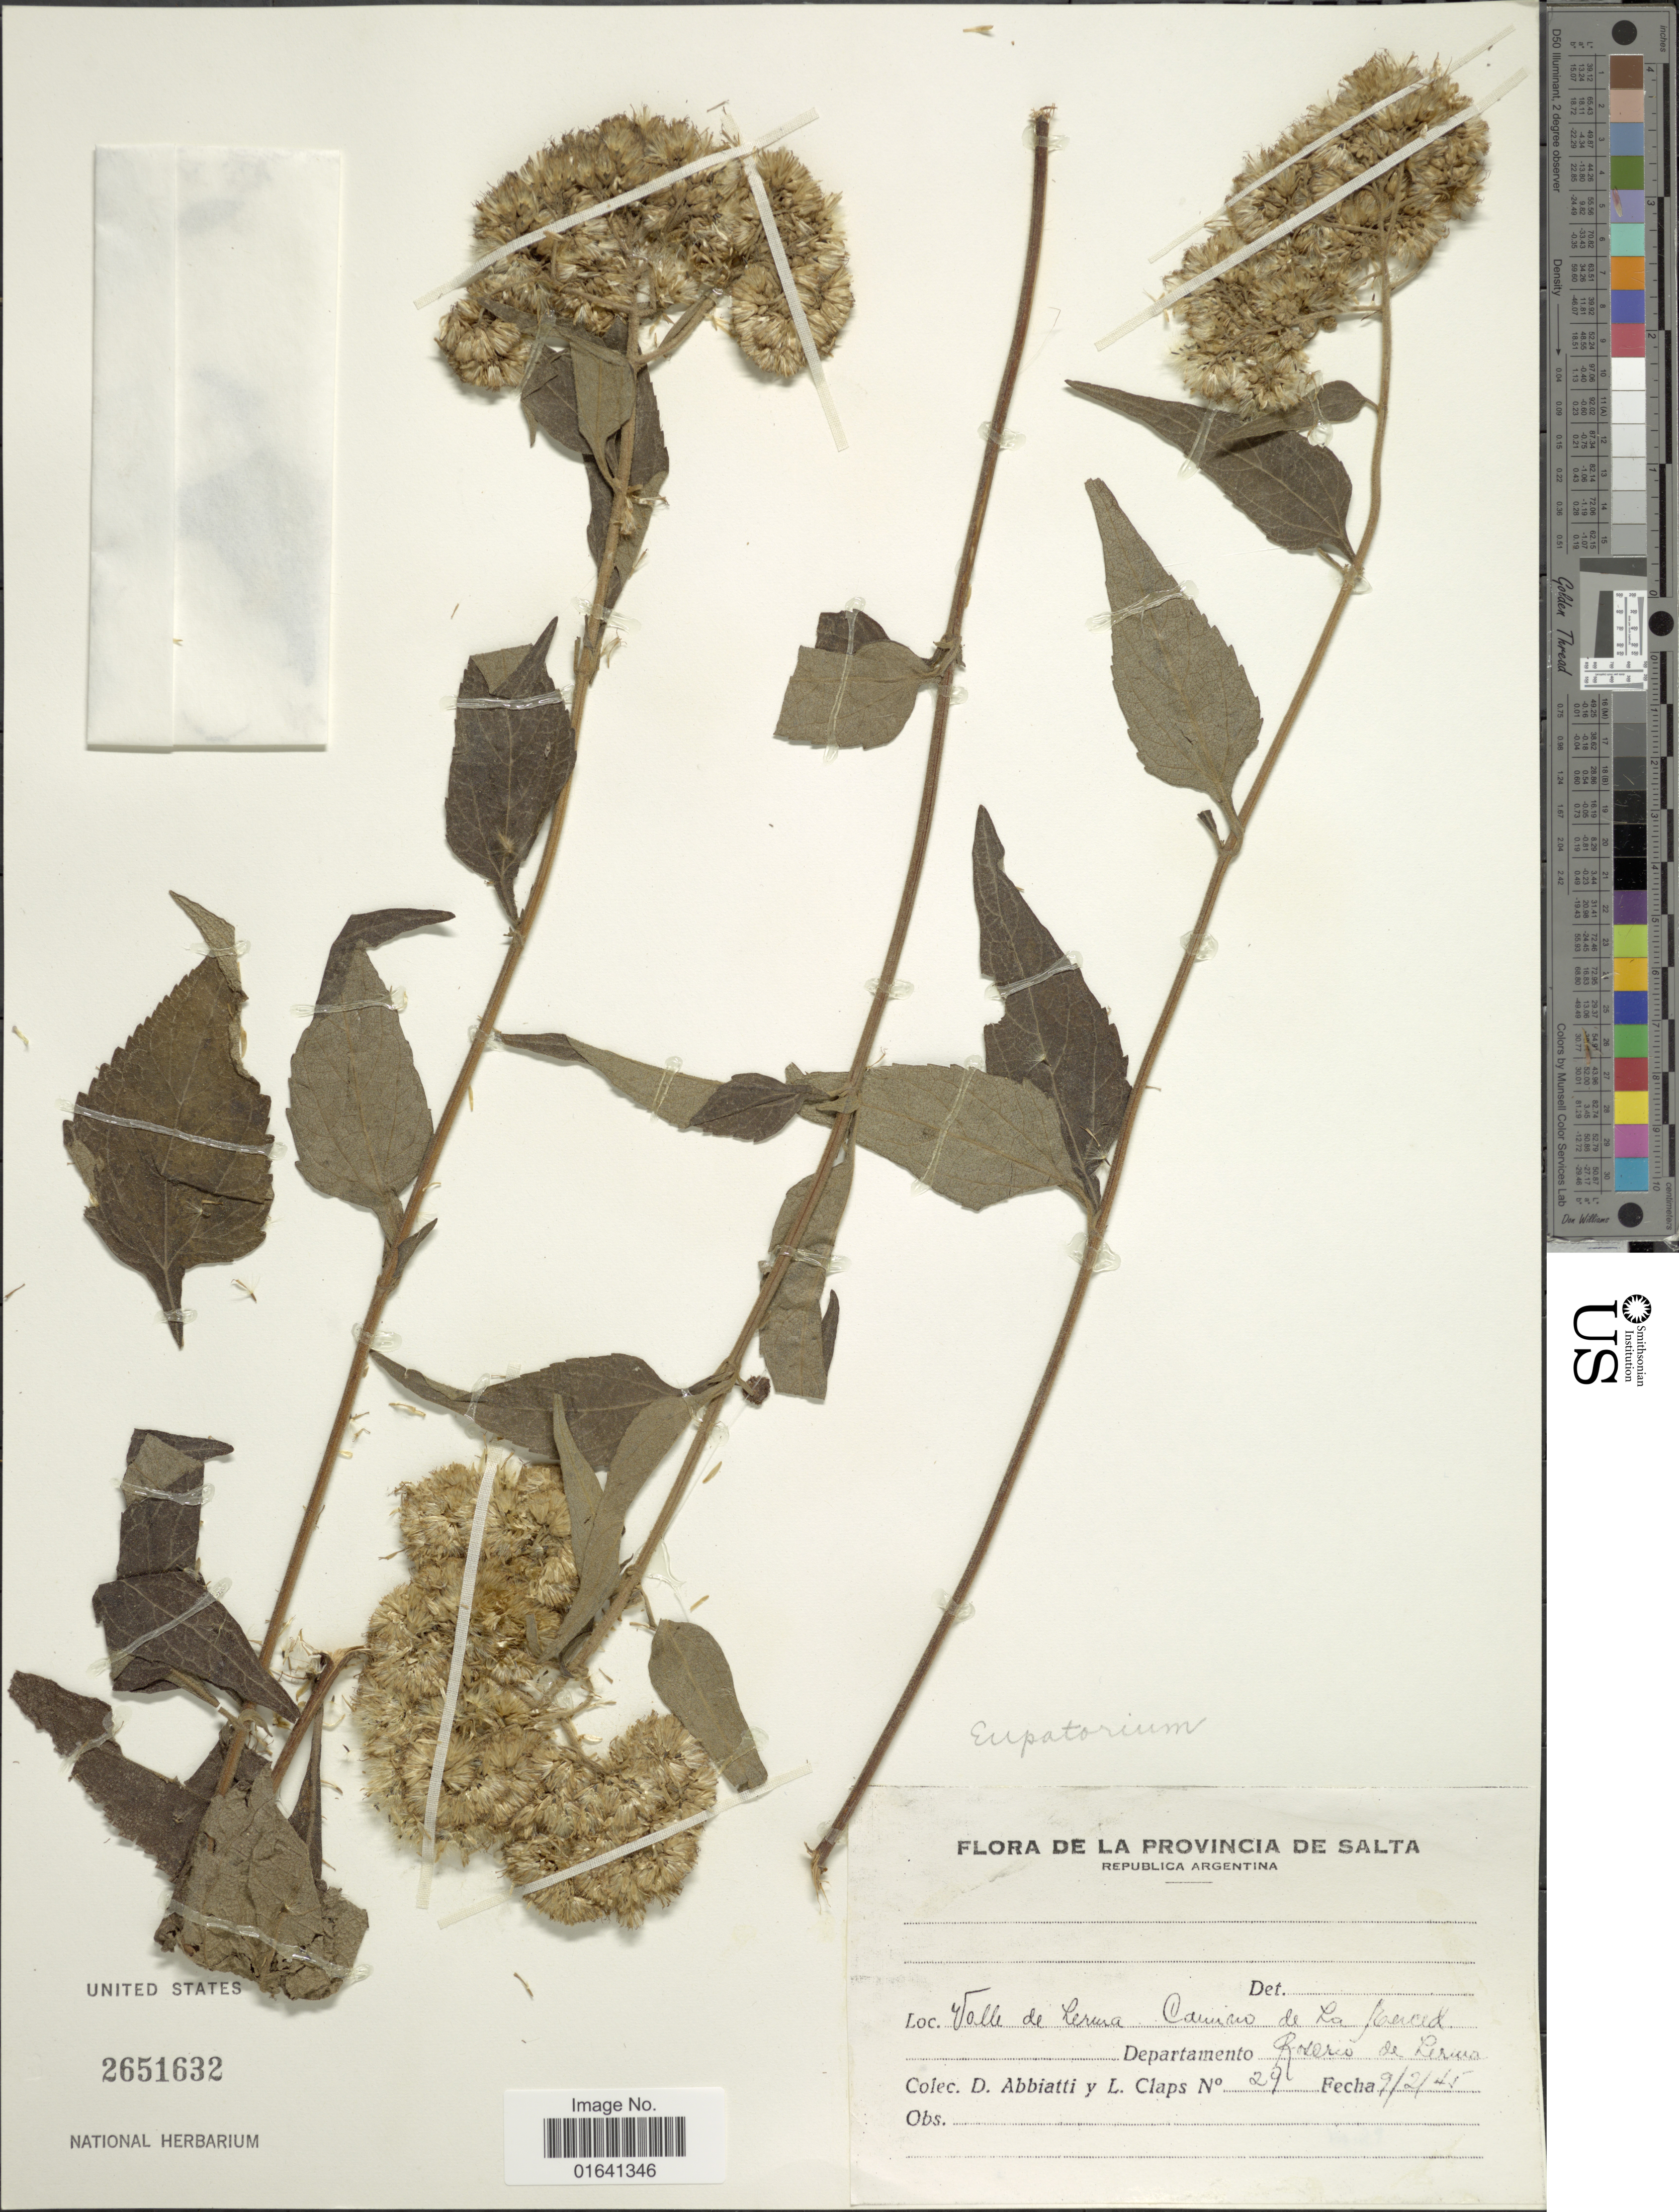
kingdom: Plantae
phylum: Tracheophyta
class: Magnoliopsida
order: Asterales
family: Asteraceae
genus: Austroeupatorium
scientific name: Austroeupatorium inulaefolium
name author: (Kunth) R.M. King & H. Rob.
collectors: D. Abbiatti & L. Claps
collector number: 29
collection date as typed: Transcribed d/m/y: 9/2/45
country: Argentina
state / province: Salta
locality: Valle de Lerera - Camino de la Merced, Departamento Rosario de Lerma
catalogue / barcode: US 2651632